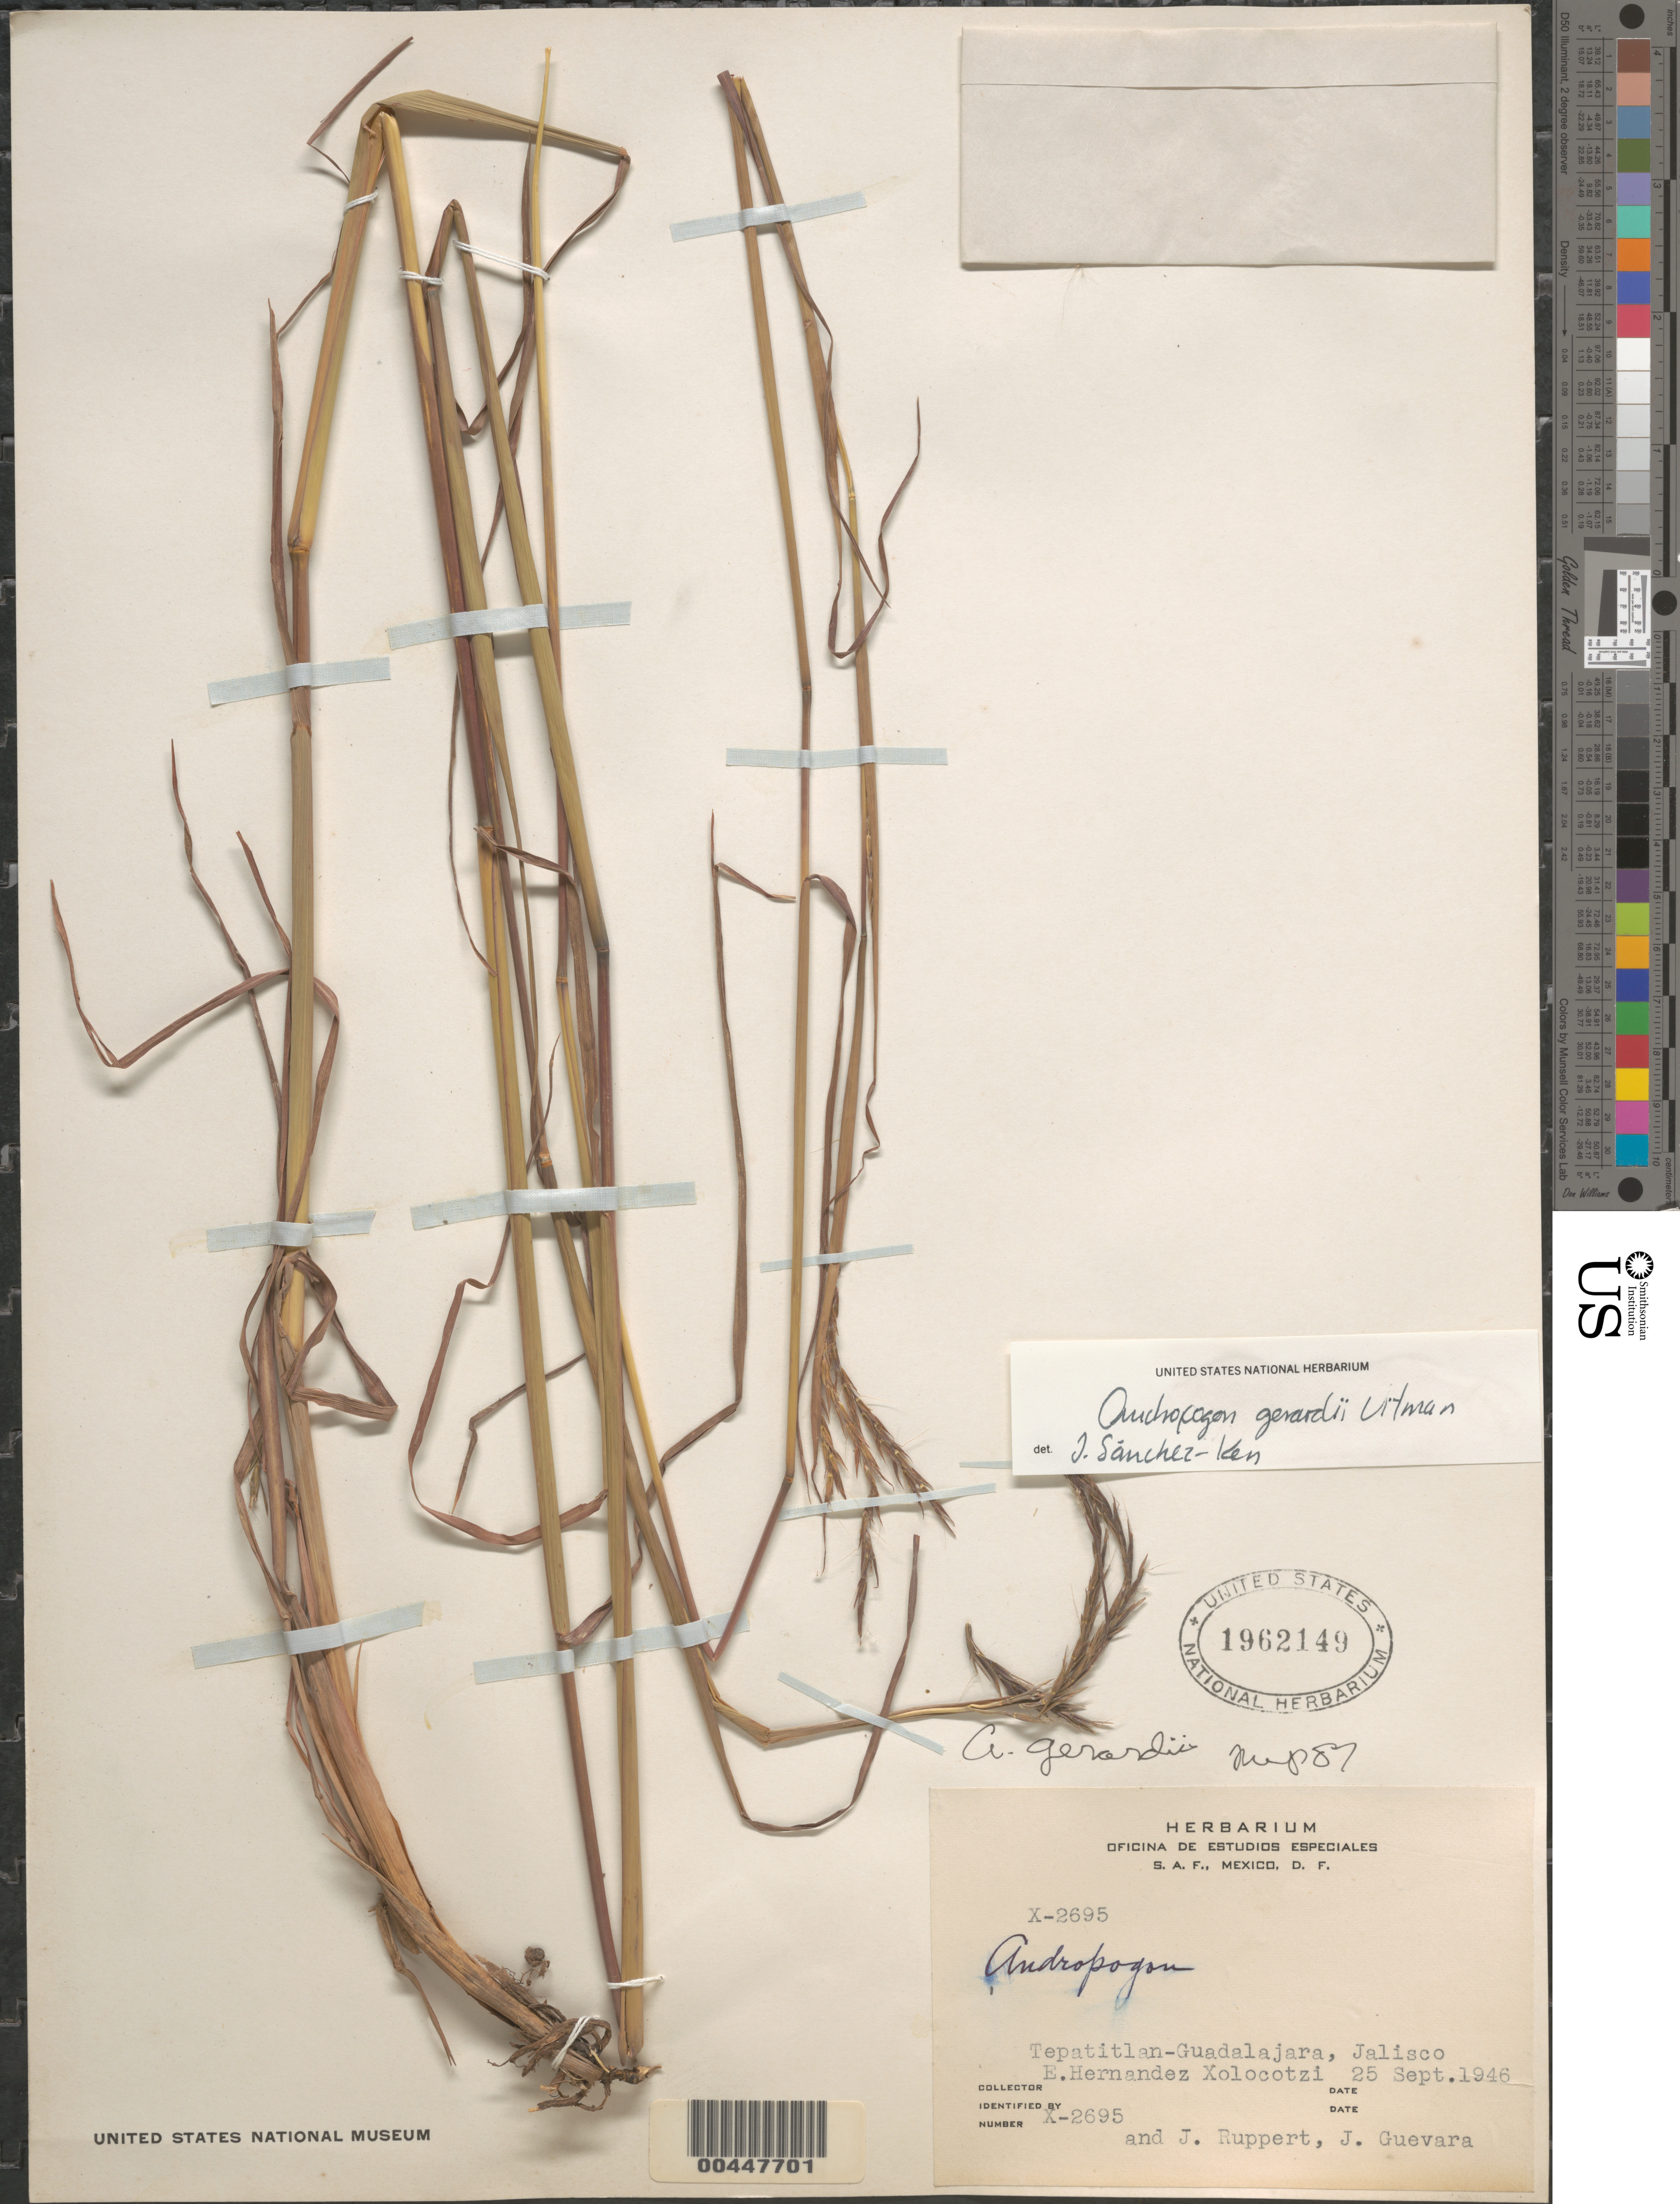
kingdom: Plantae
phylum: Tracheophyta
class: Liliopsida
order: Poales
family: Poaceae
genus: Andropogon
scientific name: Andropogon gerardii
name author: Vitman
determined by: Pohl, R. W.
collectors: E. I. Hernández-X., J. Ruppert & J. Guevara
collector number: X-2695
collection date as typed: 25 Sep 1946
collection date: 1946-09-25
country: Mexico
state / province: Jalisco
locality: Tepatitlan-Guadalajara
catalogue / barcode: US 1962149